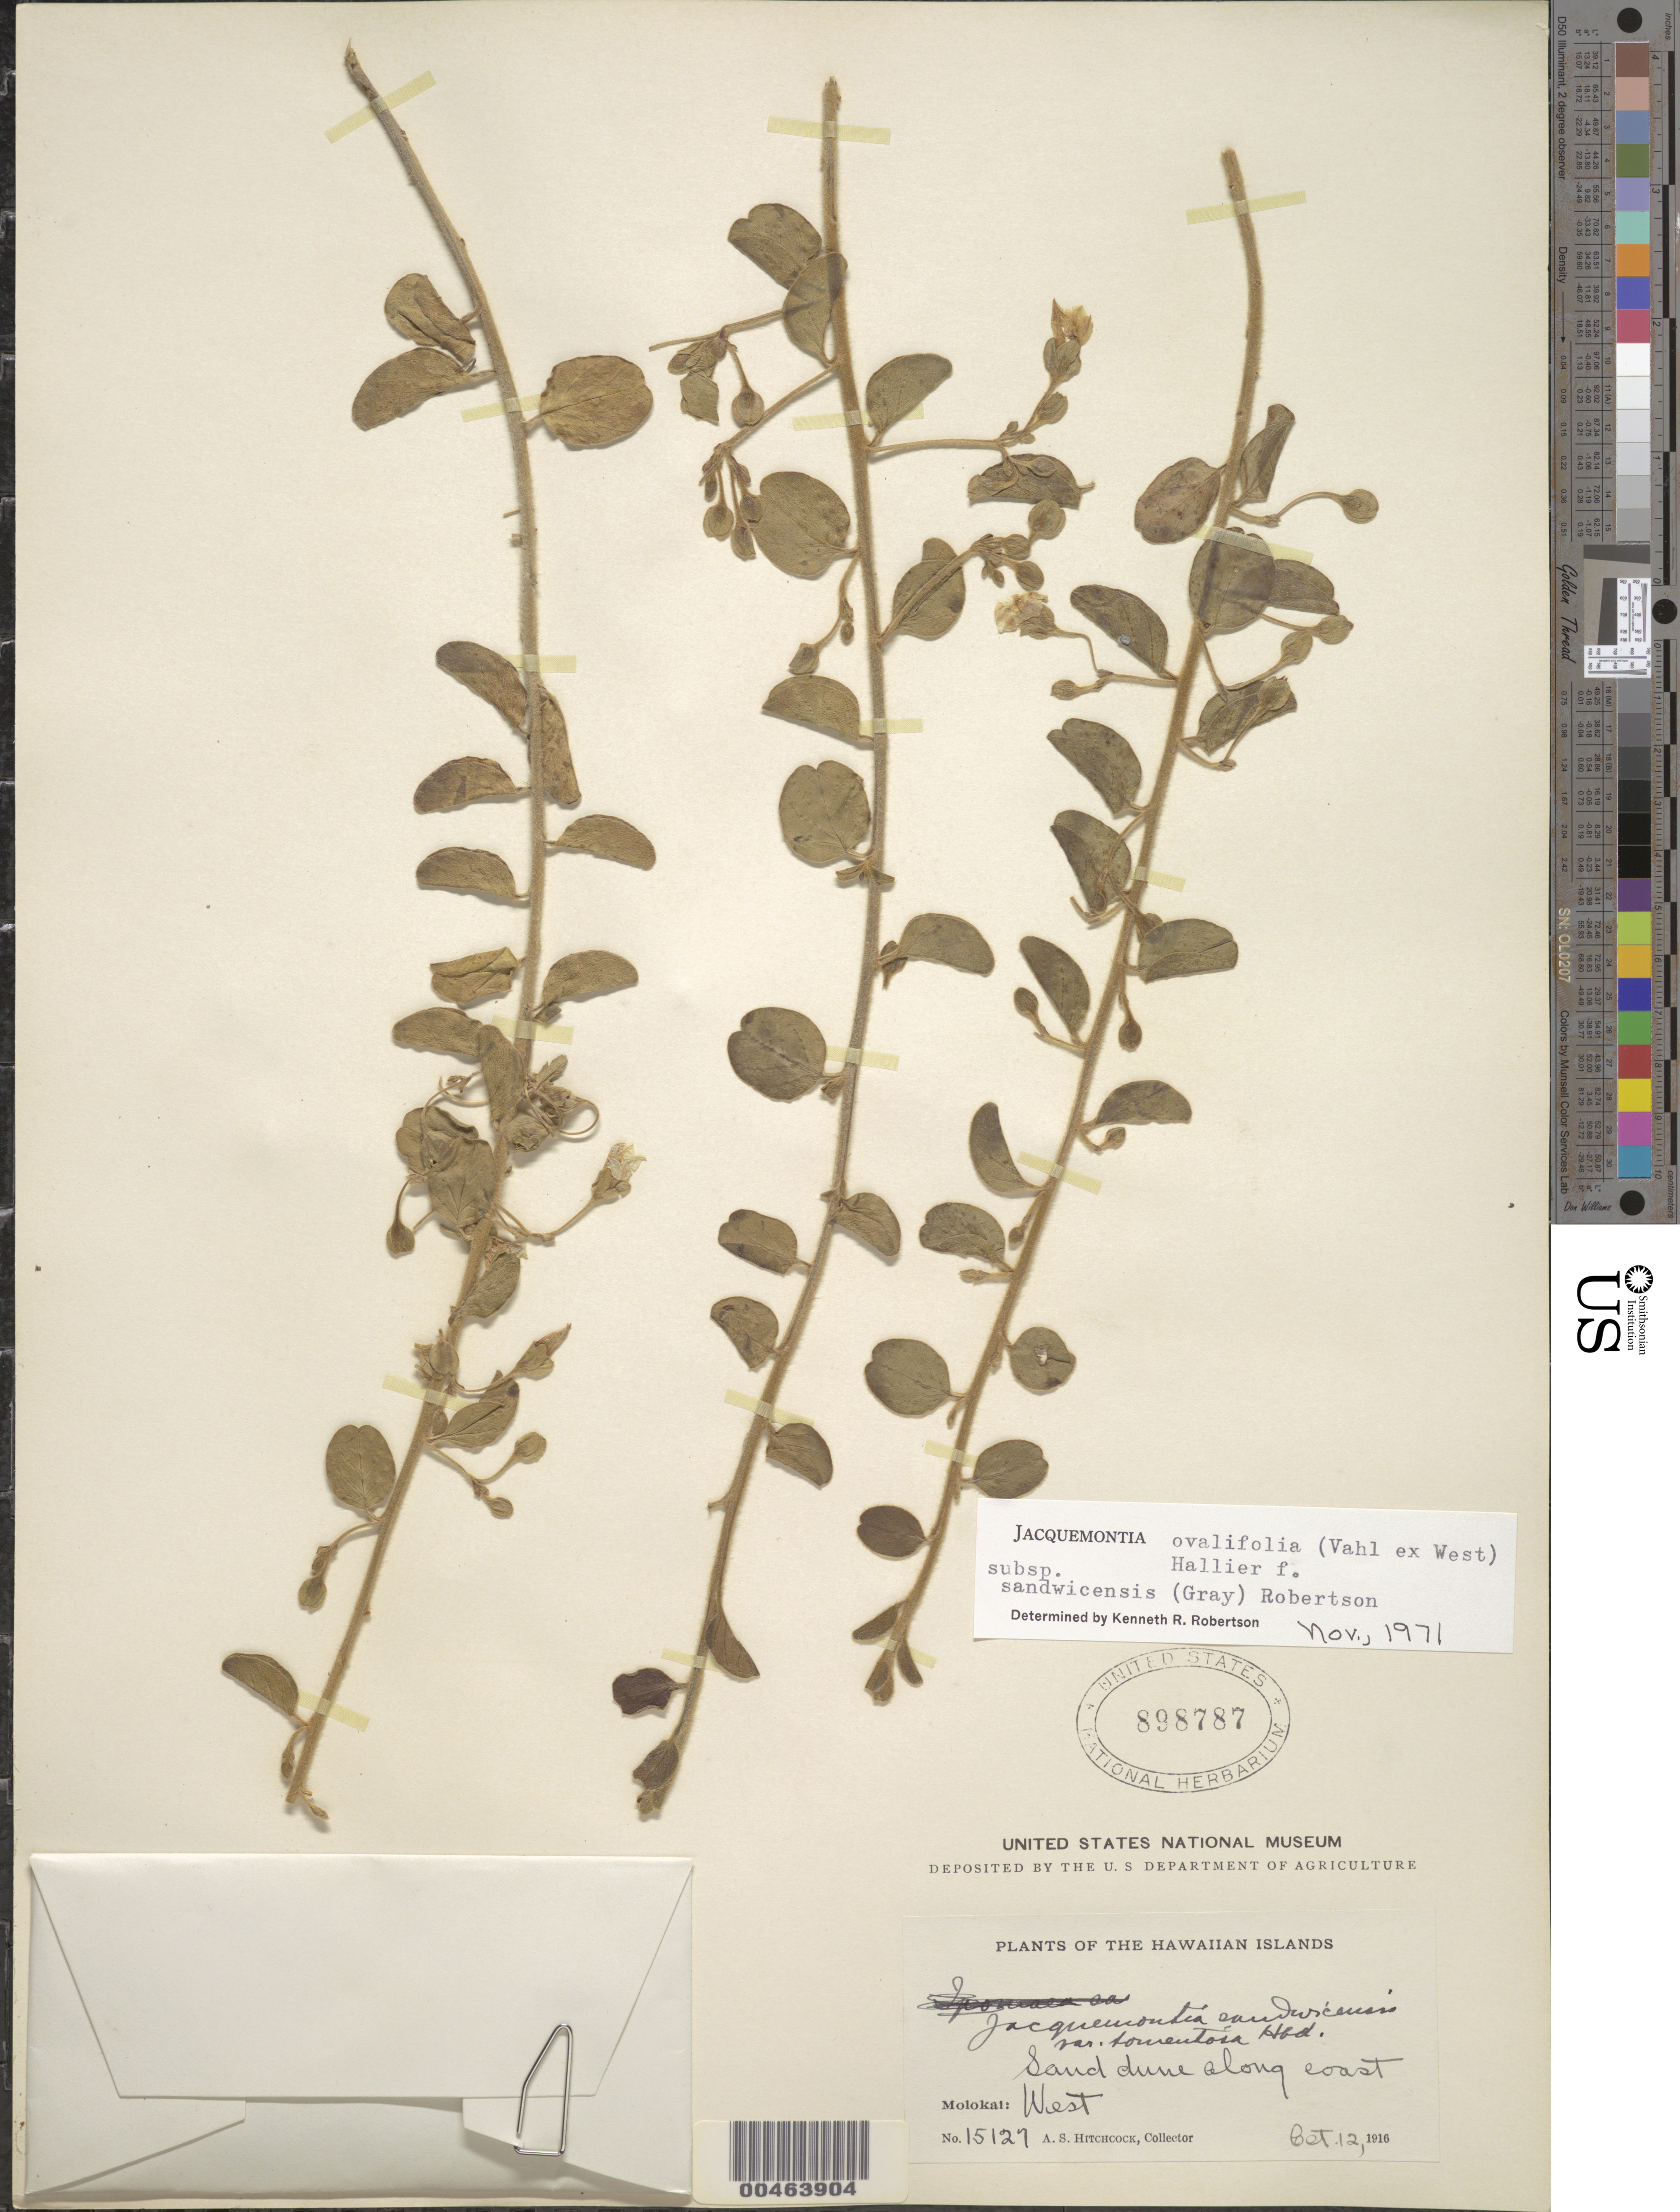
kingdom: Plantae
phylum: Tracheophyta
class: Magnoliopsida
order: Solanales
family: Convolvulaceae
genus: Jacquemontia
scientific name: Jacquemontia sandwicensis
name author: A. Gray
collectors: A. S. Hitchcock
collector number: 15127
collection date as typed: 12 Oct 1916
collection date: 1916-10-12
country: United States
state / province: Hawaii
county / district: Maui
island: Moloka'i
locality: West Molokai, along coast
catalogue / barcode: US 898787